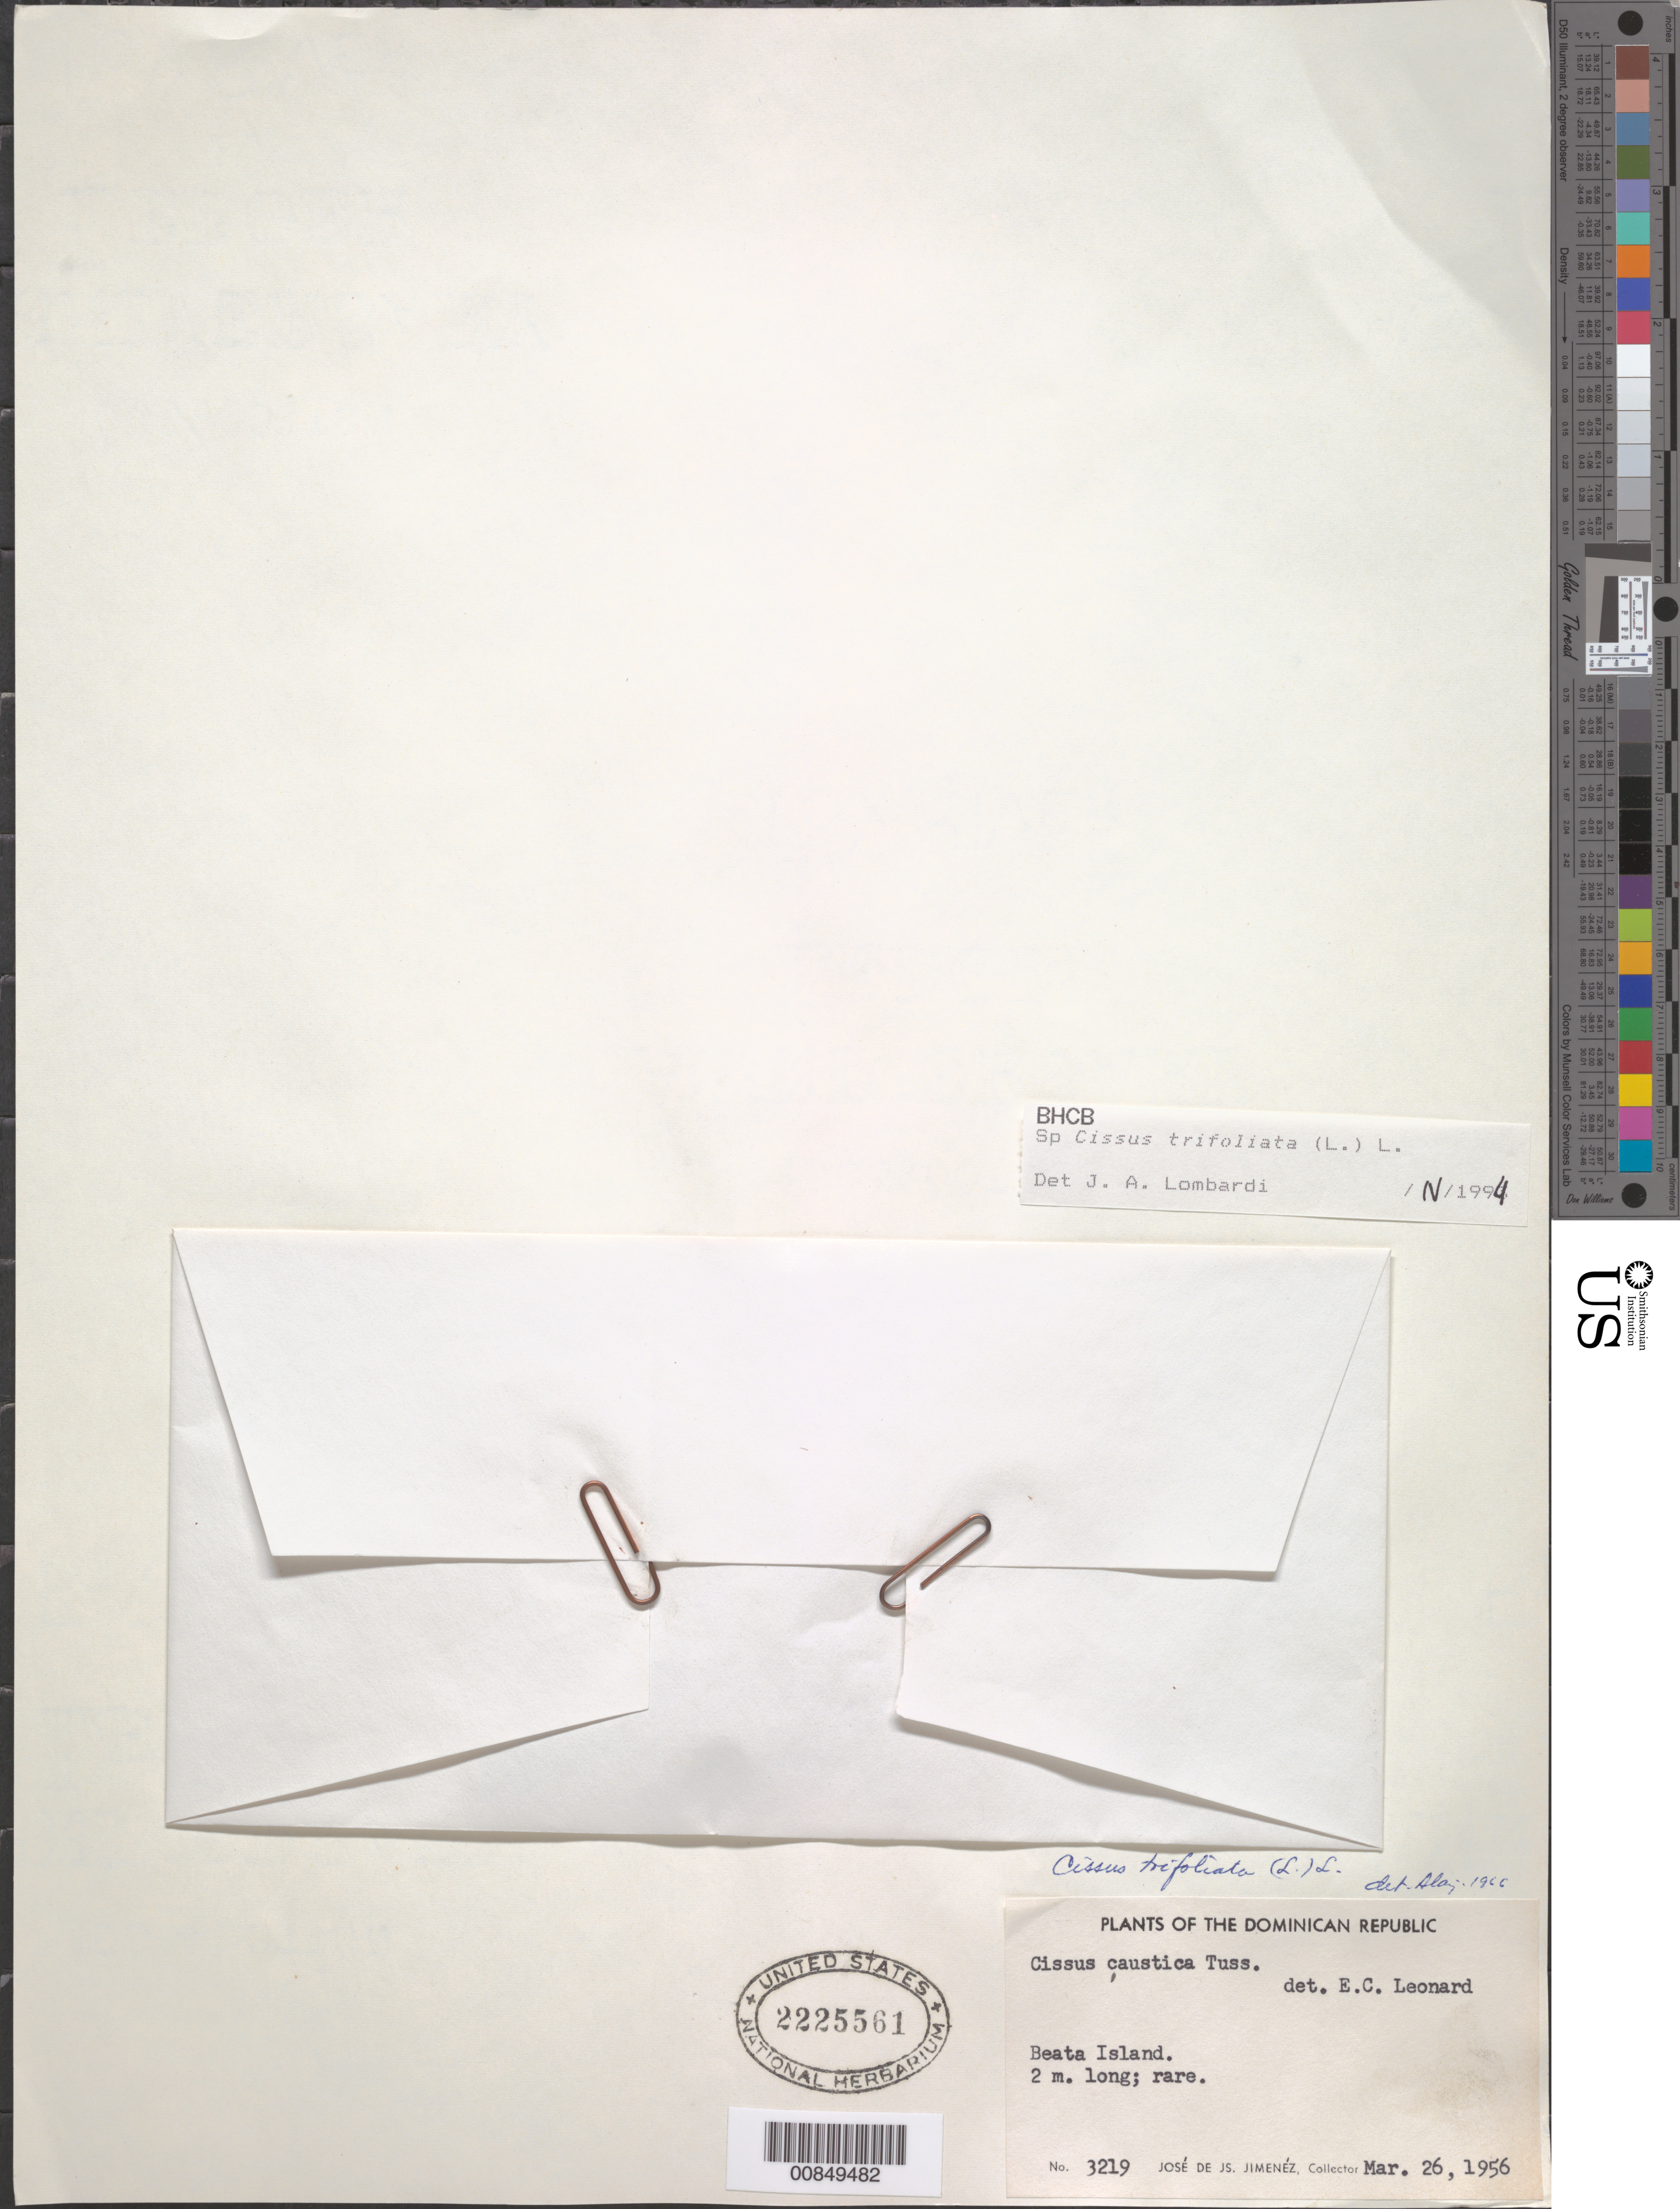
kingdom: Plantae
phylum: Tracheophyta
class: Magnoliopsida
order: Vitales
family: Vitaceae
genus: Cissus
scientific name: Cissus trifoliata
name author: (L.) L.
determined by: Lombardi, Julio A.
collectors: J. J. Jiménez Almonte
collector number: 3219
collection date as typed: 26 Mar 1956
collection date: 1956-03-26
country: Dominican Republic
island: Isla Beata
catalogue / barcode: US 2225561